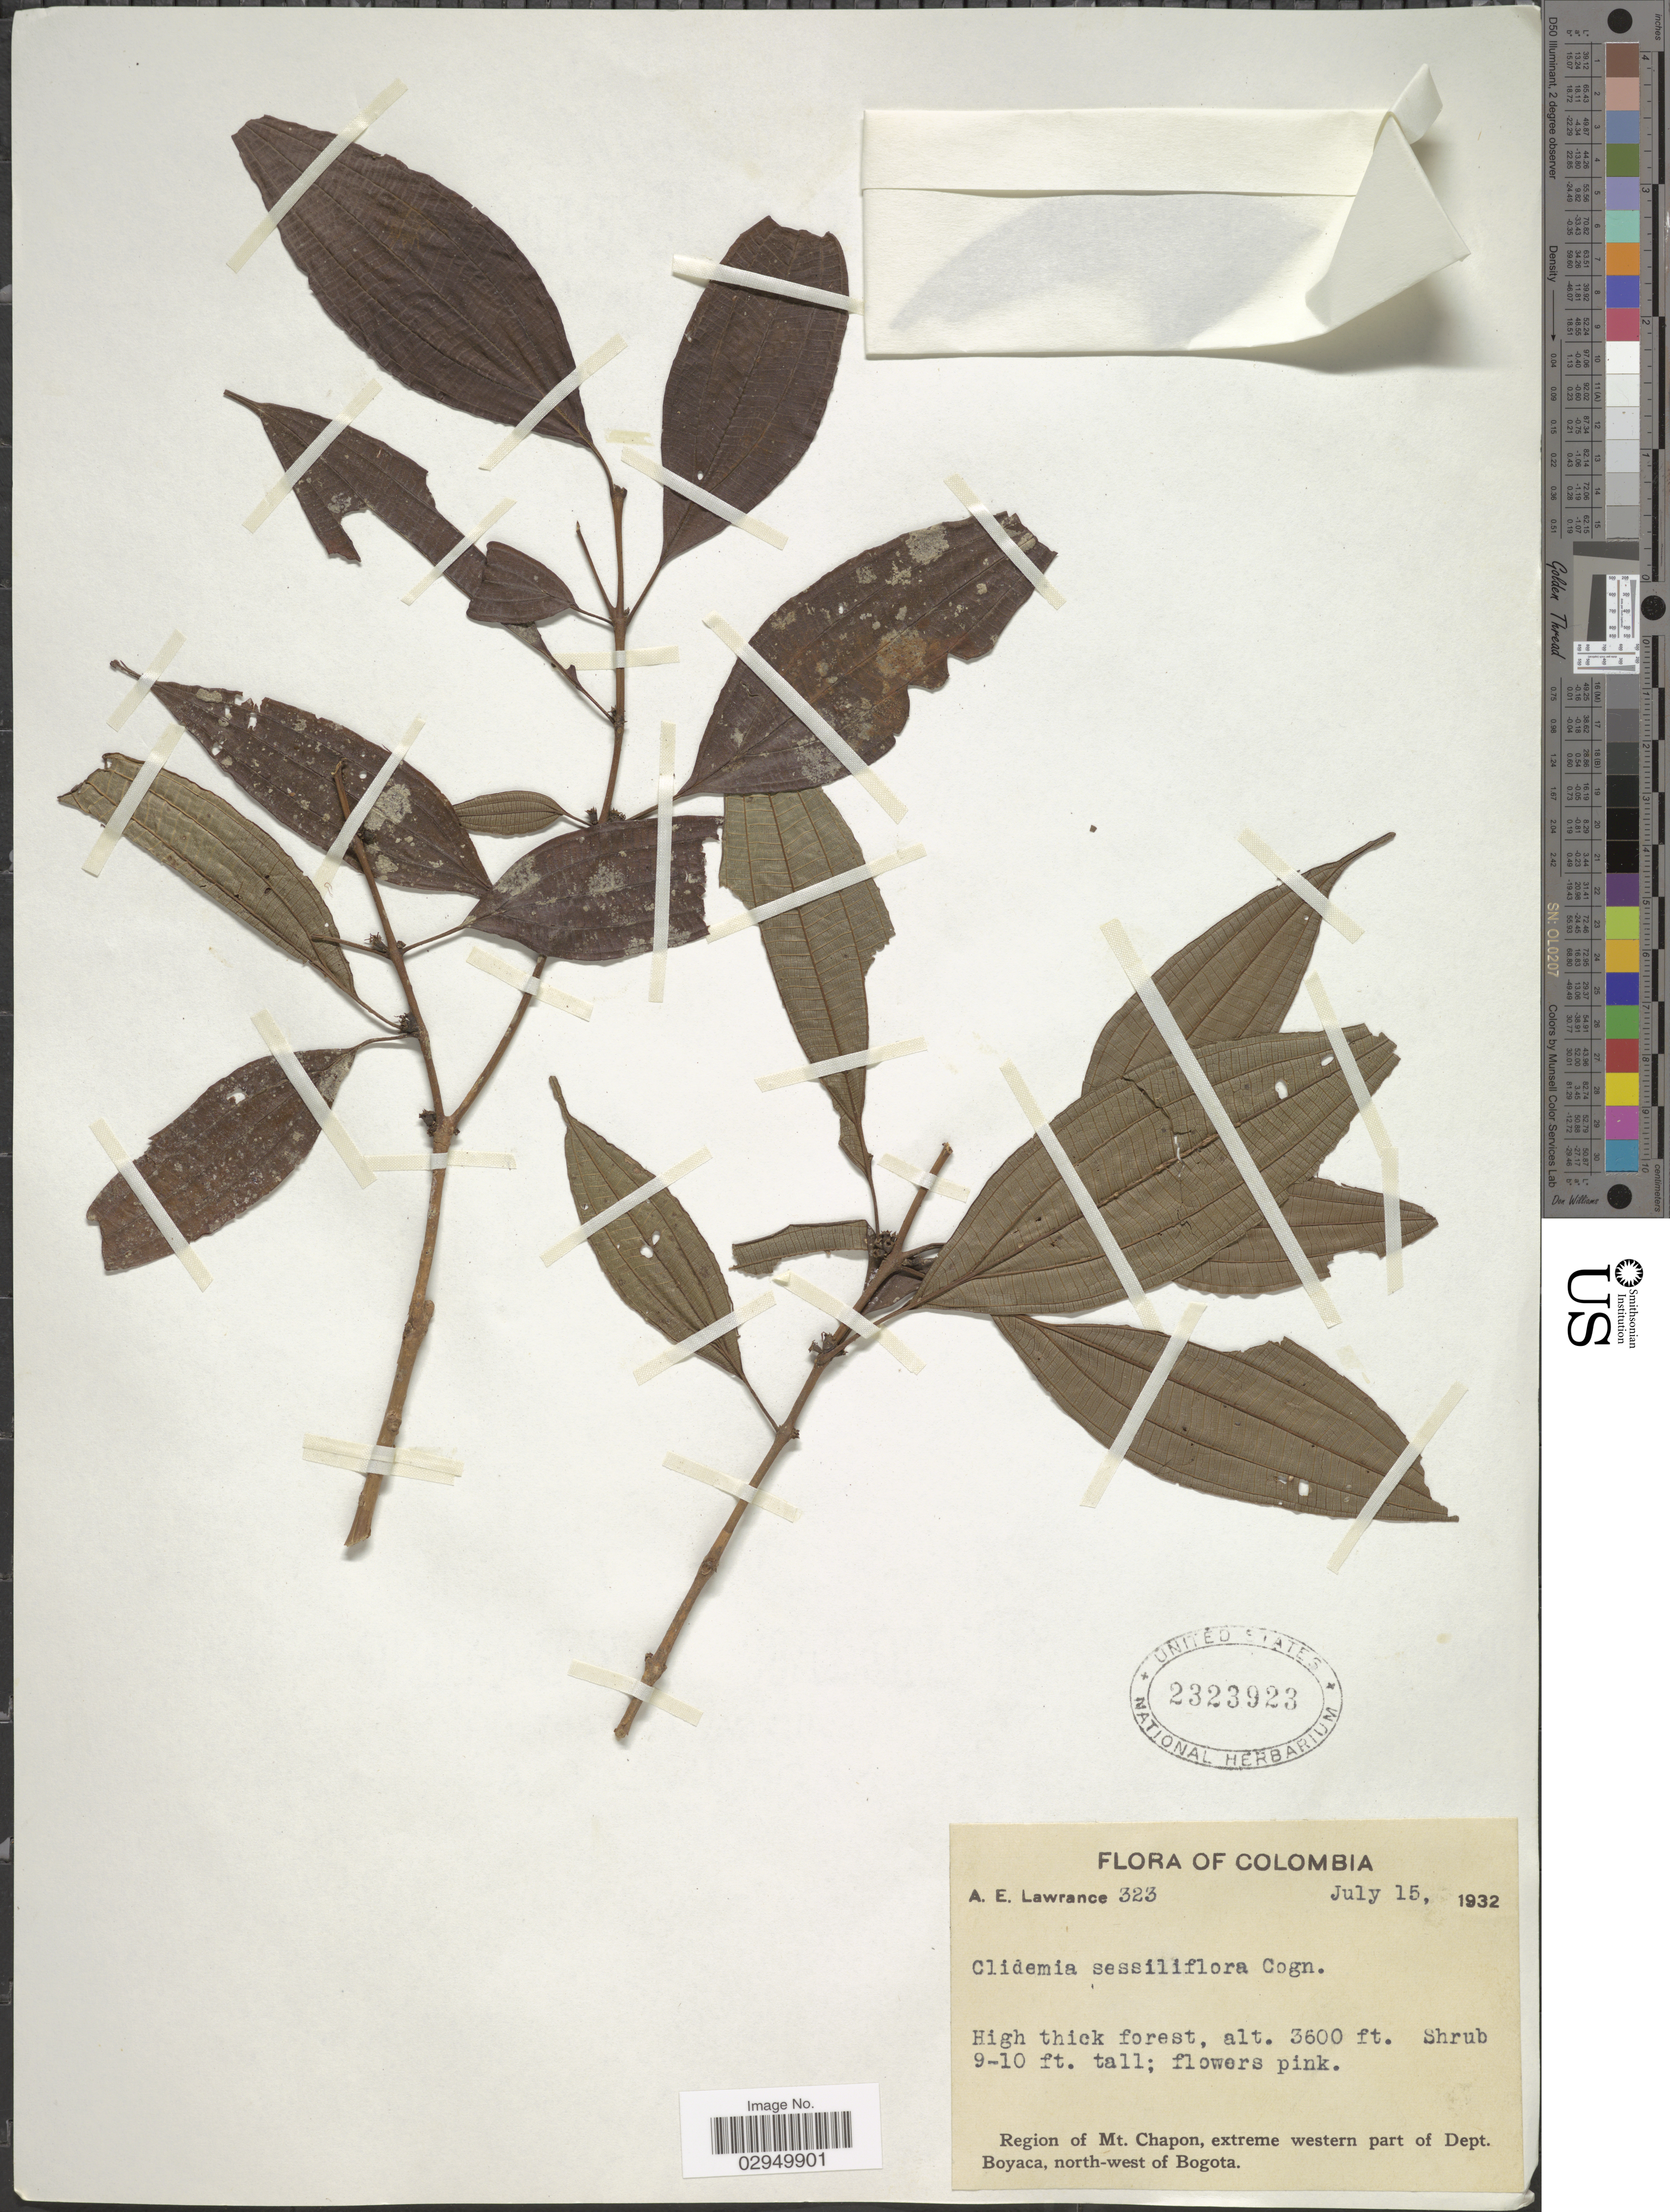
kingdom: Plantae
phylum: Tracheophyta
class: Magnoliopsida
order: Myrtales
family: Melastomataceae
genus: Clidemia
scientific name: Clidemia sessiliflora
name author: (Naudin) Cogn.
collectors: A. Lawrance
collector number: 323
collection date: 1932-07-15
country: Colombia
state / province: Boyacá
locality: Region of Mt. Chapon, extreme western part of Dept. Boyaca, north-west of Bogota.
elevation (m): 1097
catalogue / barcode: US 2323923